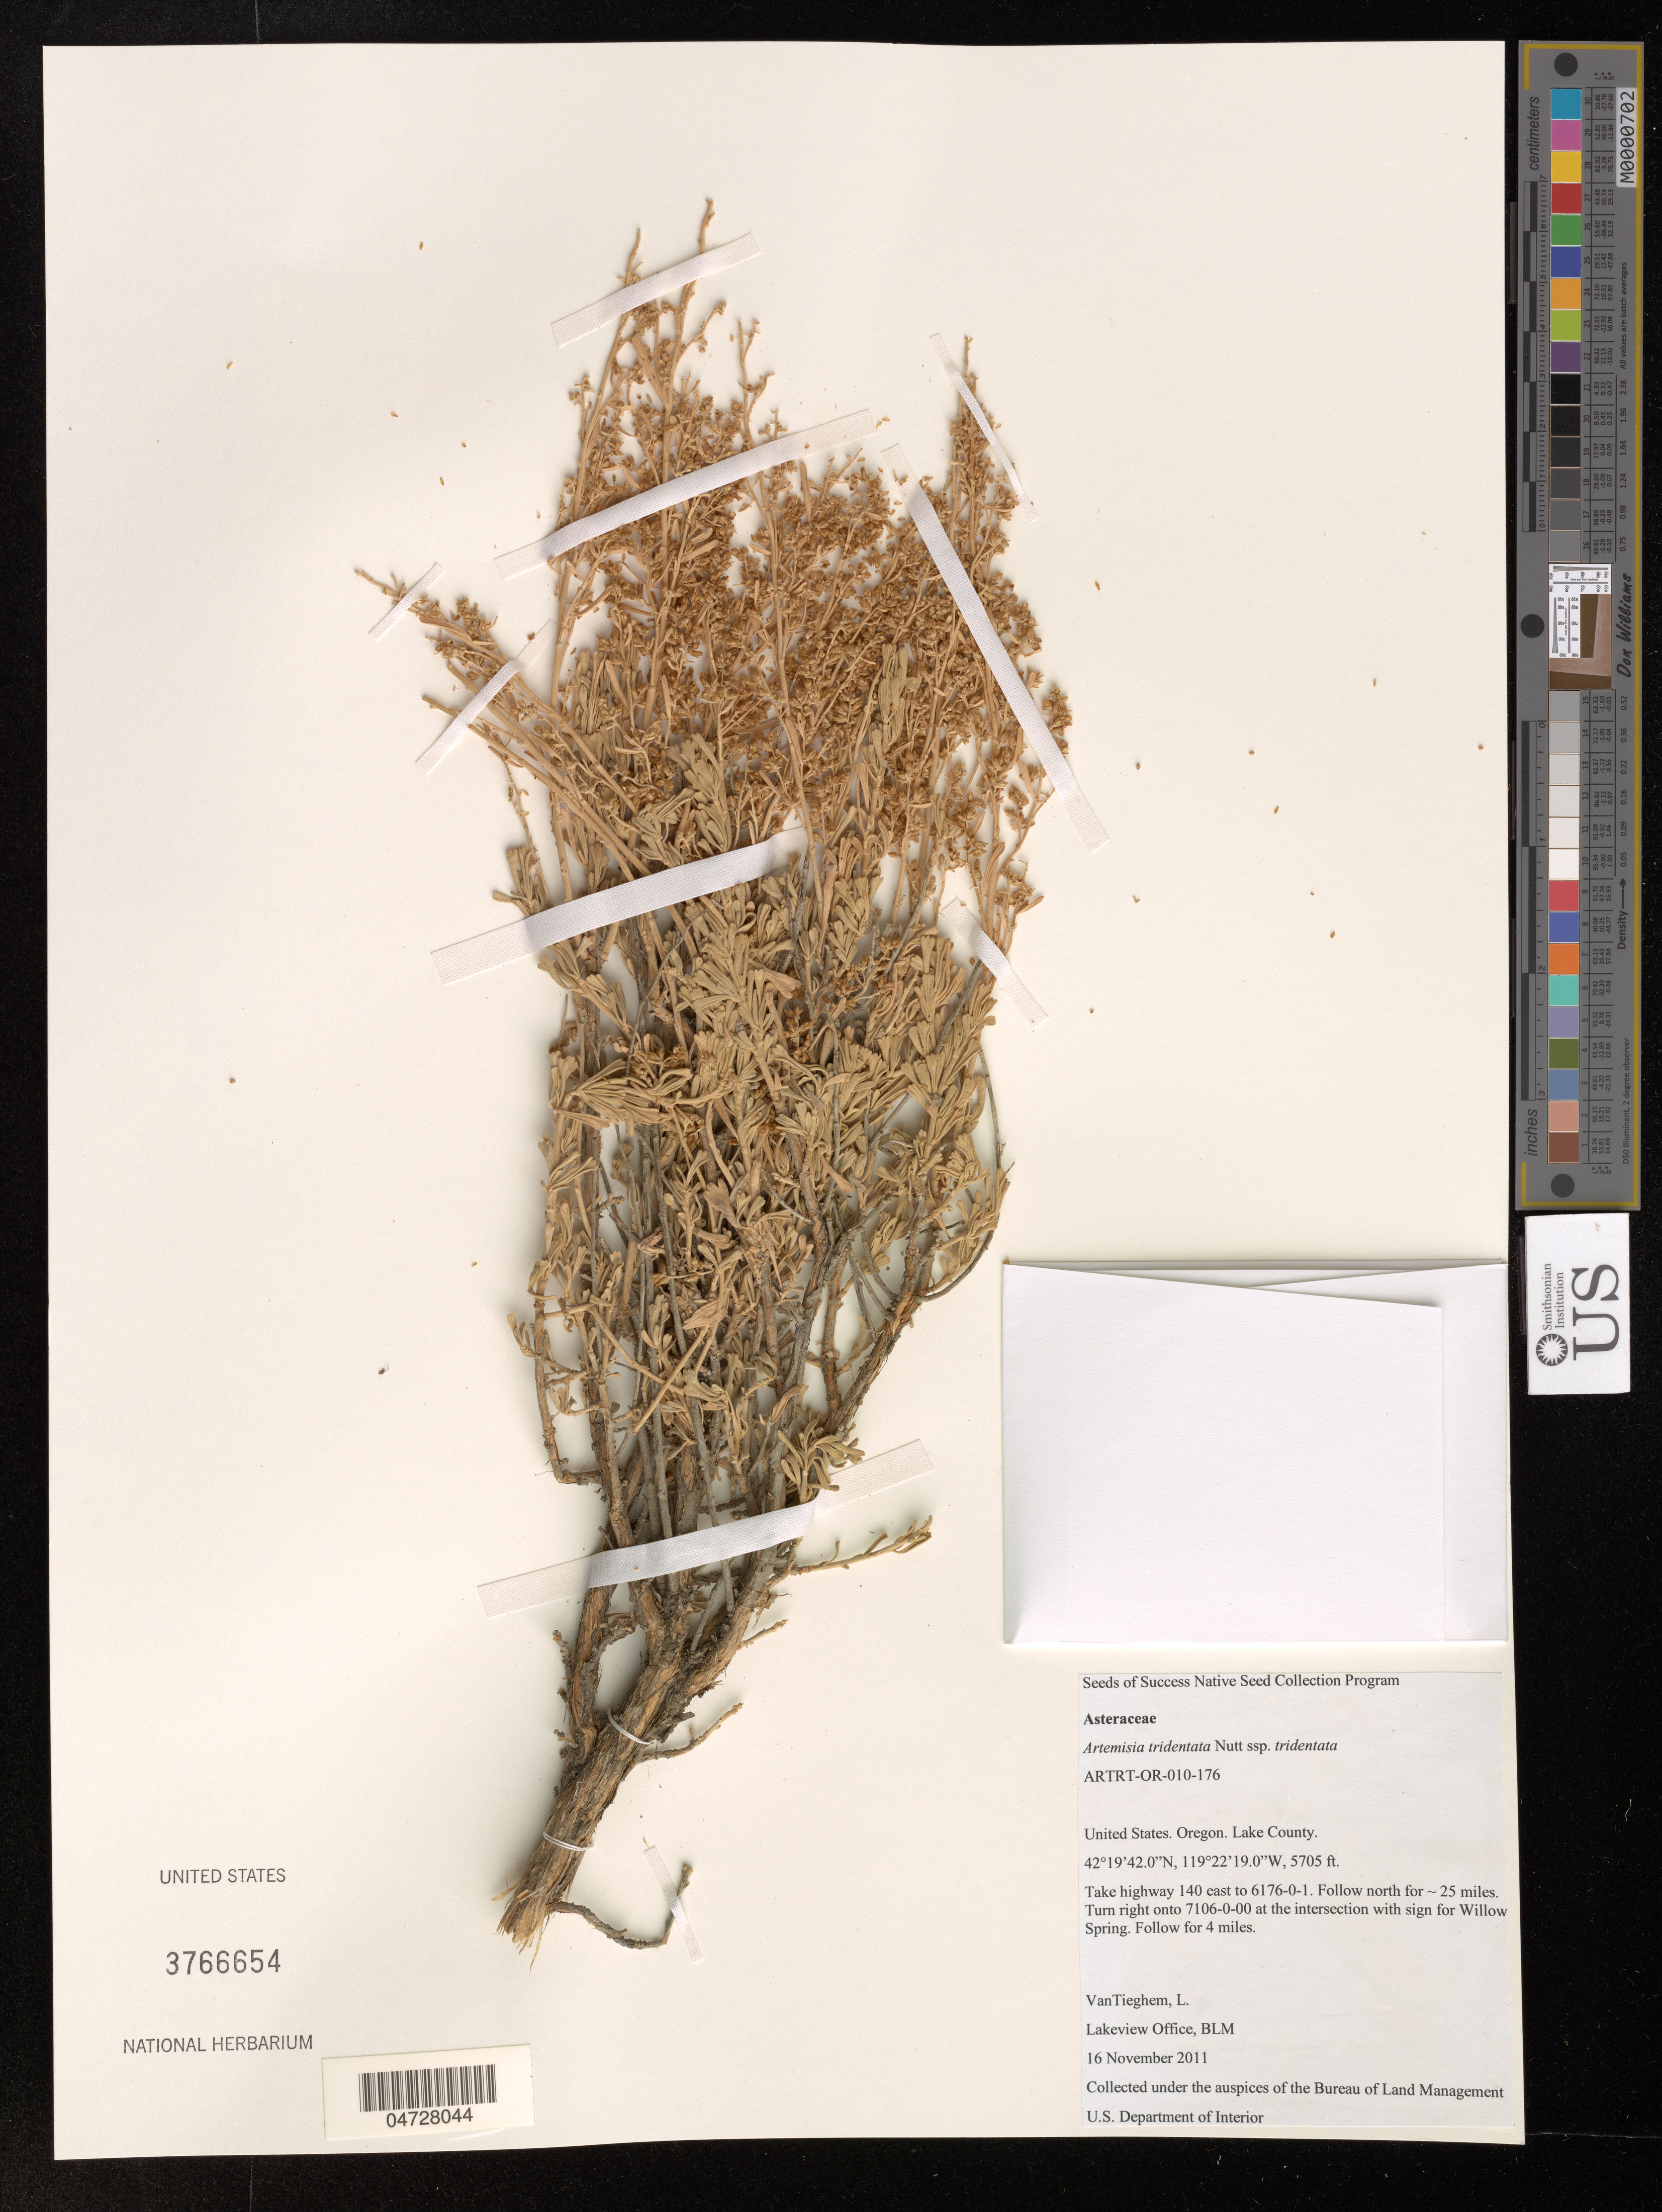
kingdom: Plantae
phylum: Tracheophyta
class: Magnoliopsida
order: Asterales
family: Asteraceae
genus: Artemisia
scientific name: Artemisia tridentata subsp. tridentata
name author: Nutt.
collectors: L. VanTieghem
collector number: ARTRT-OR-010-176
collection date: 2011-11-16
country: United States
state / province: Oregon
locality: Lake County, Take highway 140 east to 6176-0-1, Follow north for 25 miles, Turn right onto 7106-0-00 at the intersection with sign for Willow Spring.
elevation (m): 1739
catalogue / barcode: US 3766654